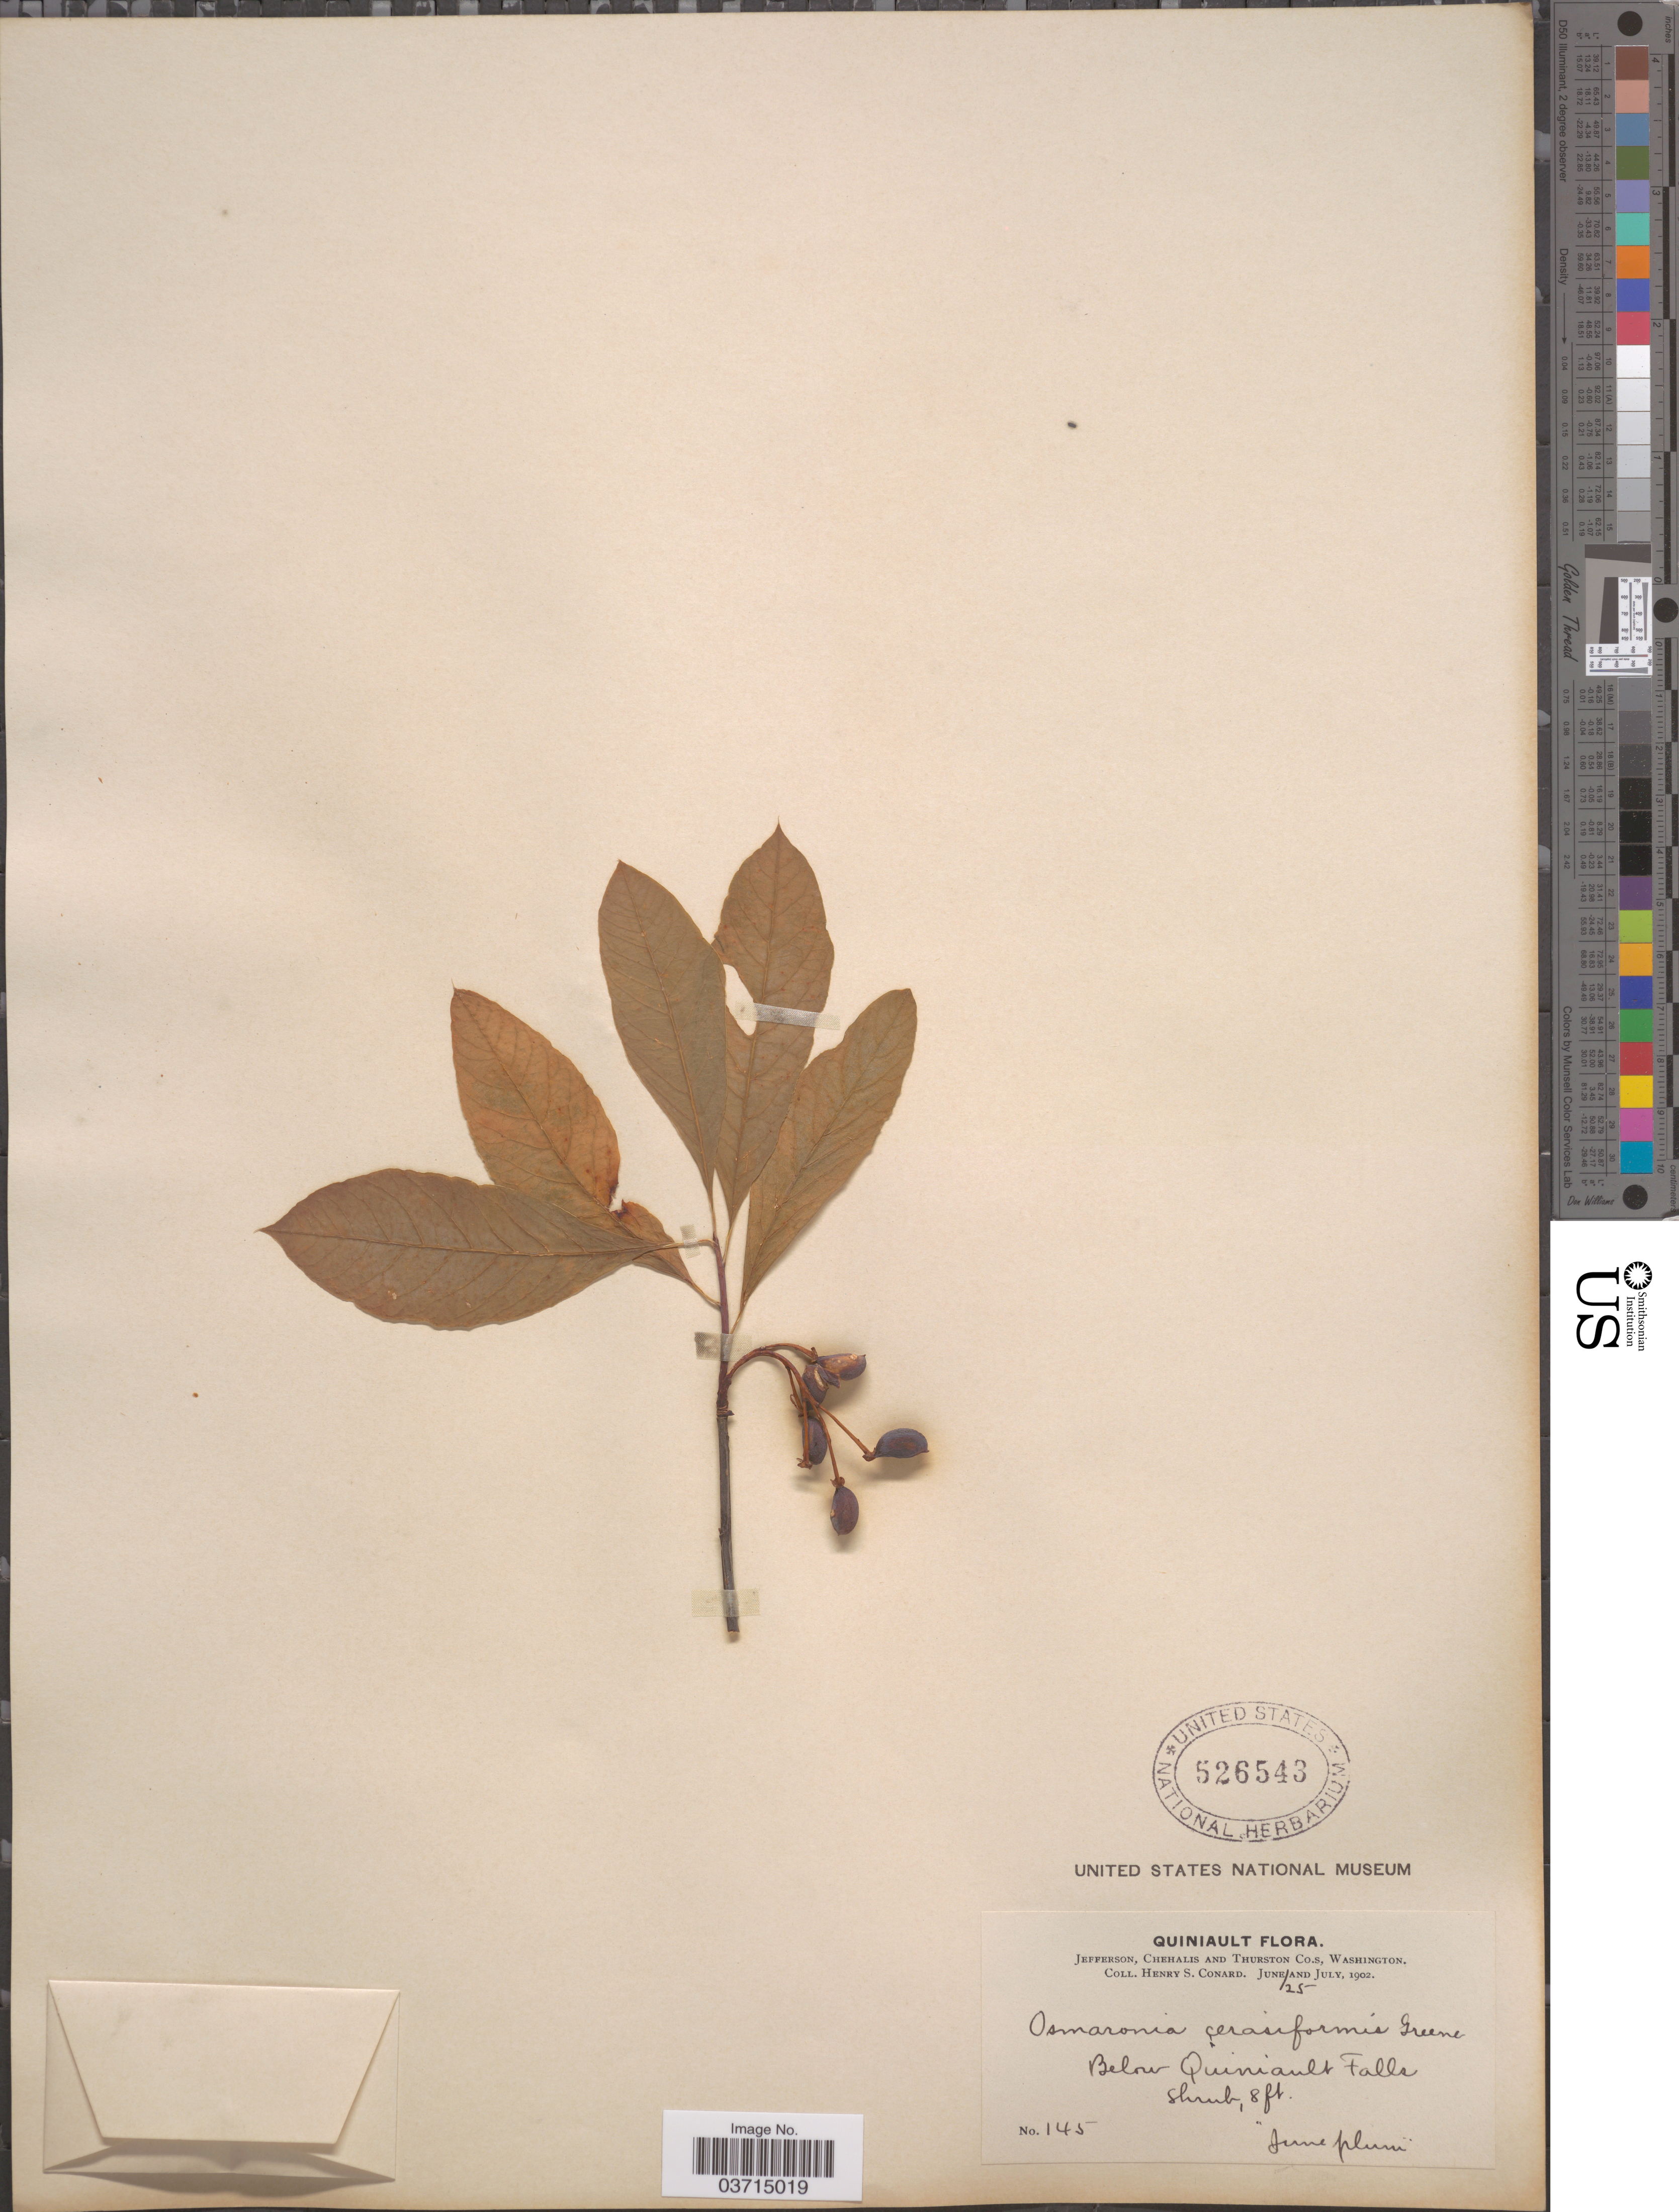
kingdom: Plantae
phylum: Tracheophyta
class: Magnoliopsida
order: Rosales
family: Rosaceae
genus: Oemleria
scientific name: Oemleria cerasiformis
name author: (Torr. & A. Gray ex Hook. & Arn.) J.W. Landon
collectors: H. S. Conard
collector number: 145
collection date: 1902-06-25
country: United States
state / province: Washington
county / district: Thurston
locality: Quiniault. Jefferson, Chehalis and Thurston Co.s. Below Quiniault Falls.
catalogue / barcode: US 526543